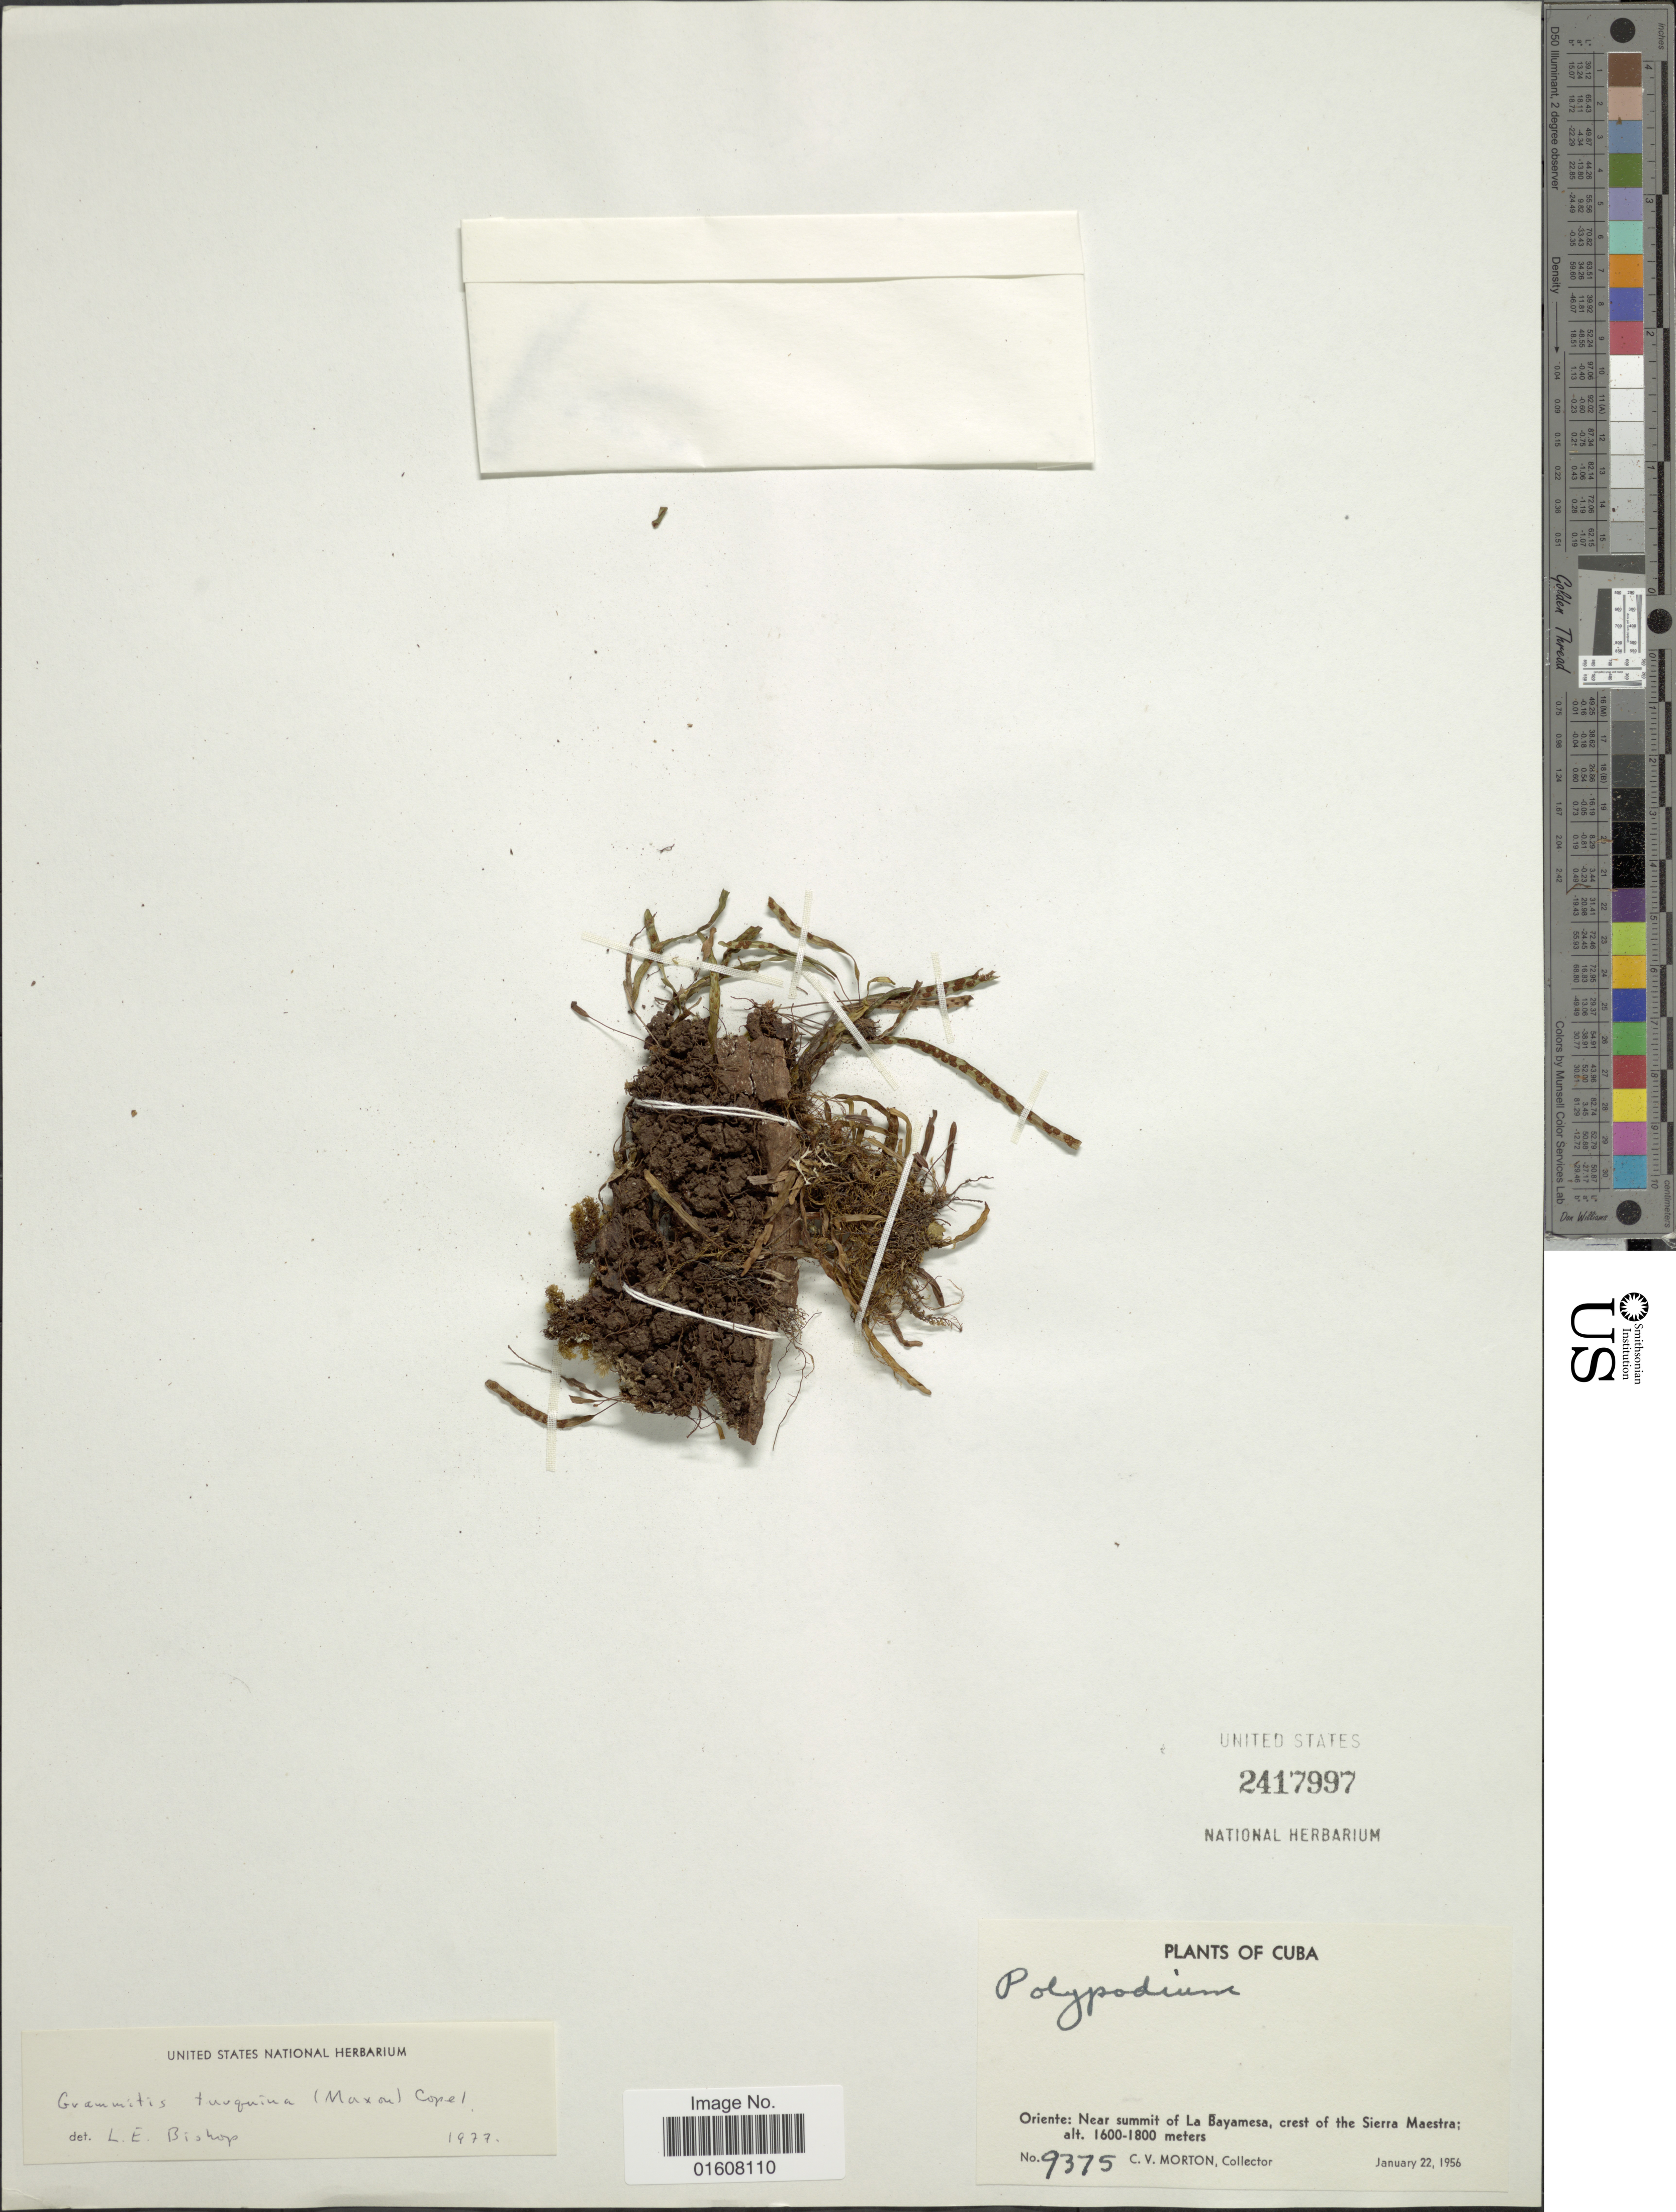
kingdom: Plantae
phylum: Tracheophyta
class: Polypodiopsida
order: Polypodiales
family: Polypodiaceae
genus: Grammitis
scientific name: Grammitis turquina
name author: (Maxon) Copel.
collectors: C. V. Morton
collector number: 9375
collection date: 1956-01-22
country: Cuba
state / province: Oriente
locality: Near summmit of La Bayamesa, crest of the Sierra Maestra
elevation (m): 1600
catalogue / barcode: US 2417997